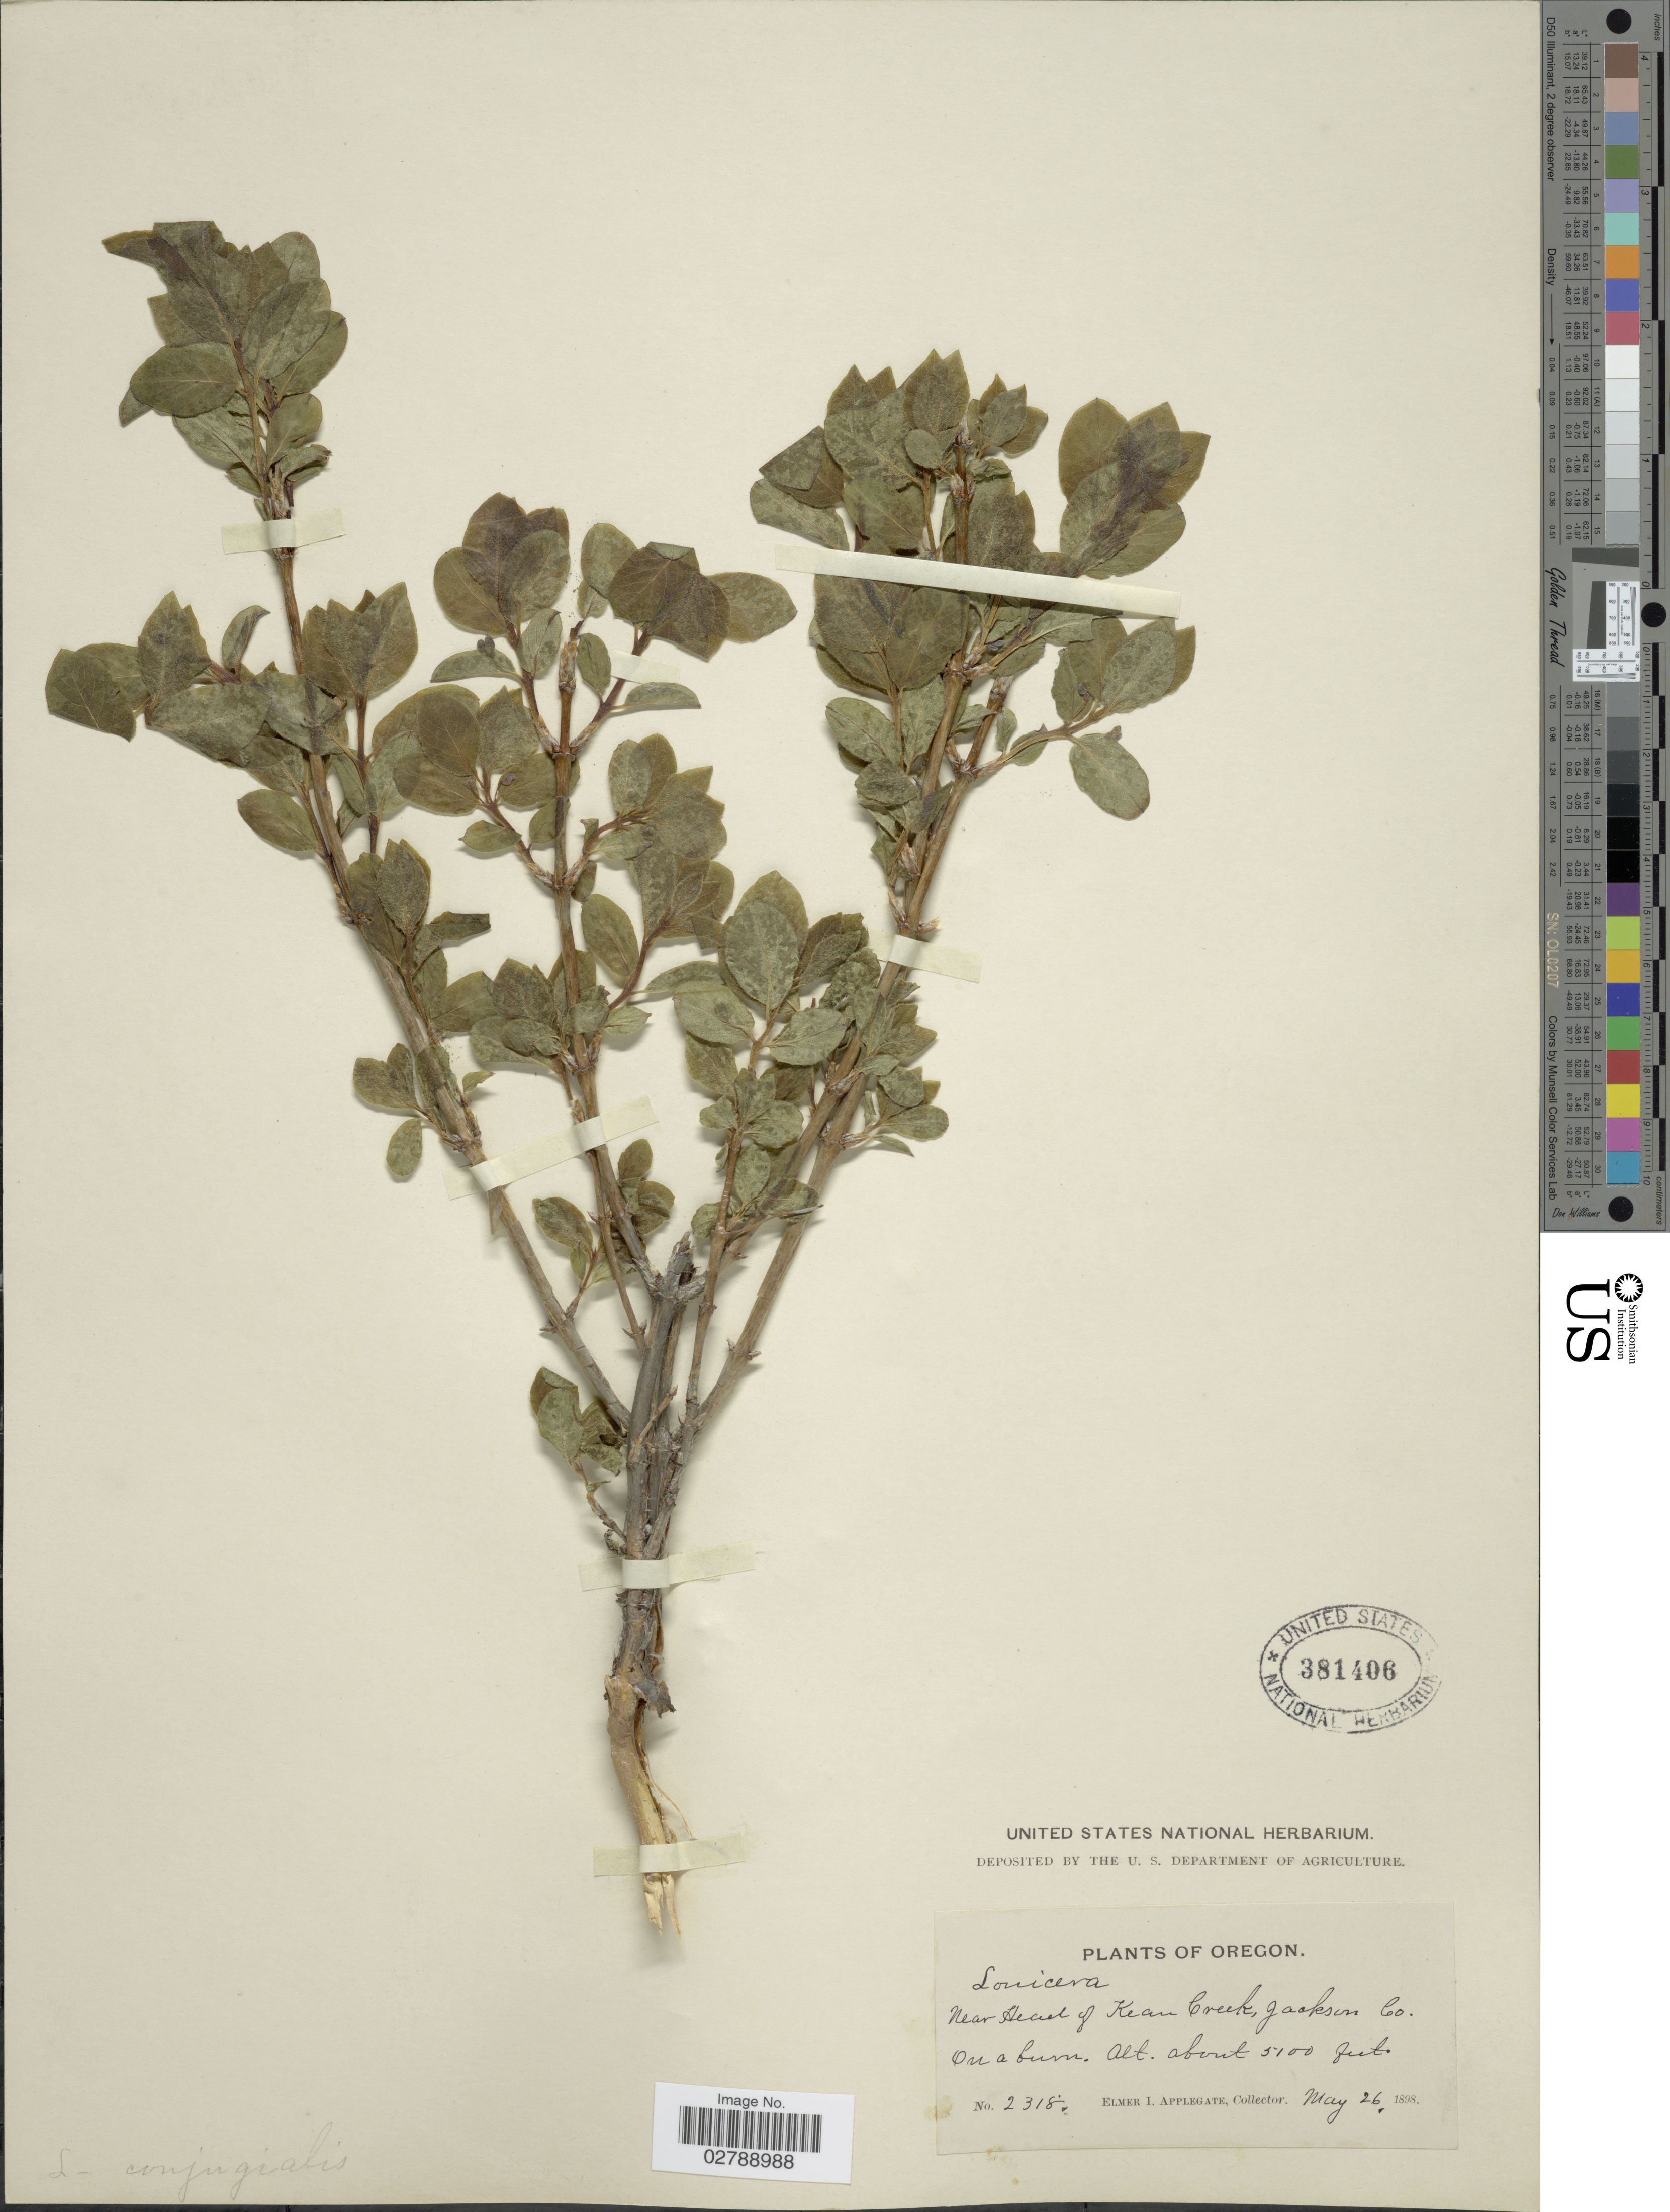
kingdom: Plantae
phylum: Tracheophyta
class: Magnoliopsida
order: Dipsacales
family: Caprifoliaceae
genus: Lonicera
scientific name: Lonicera conjugialis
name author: Kellogg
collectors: E. I. Applegate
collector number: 2318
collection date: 1898-05-26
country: United States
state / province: Oregon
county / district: Jackson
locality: Near Head of Kean Creek, Jackson Co.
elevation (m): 1554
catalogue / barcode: US 381406